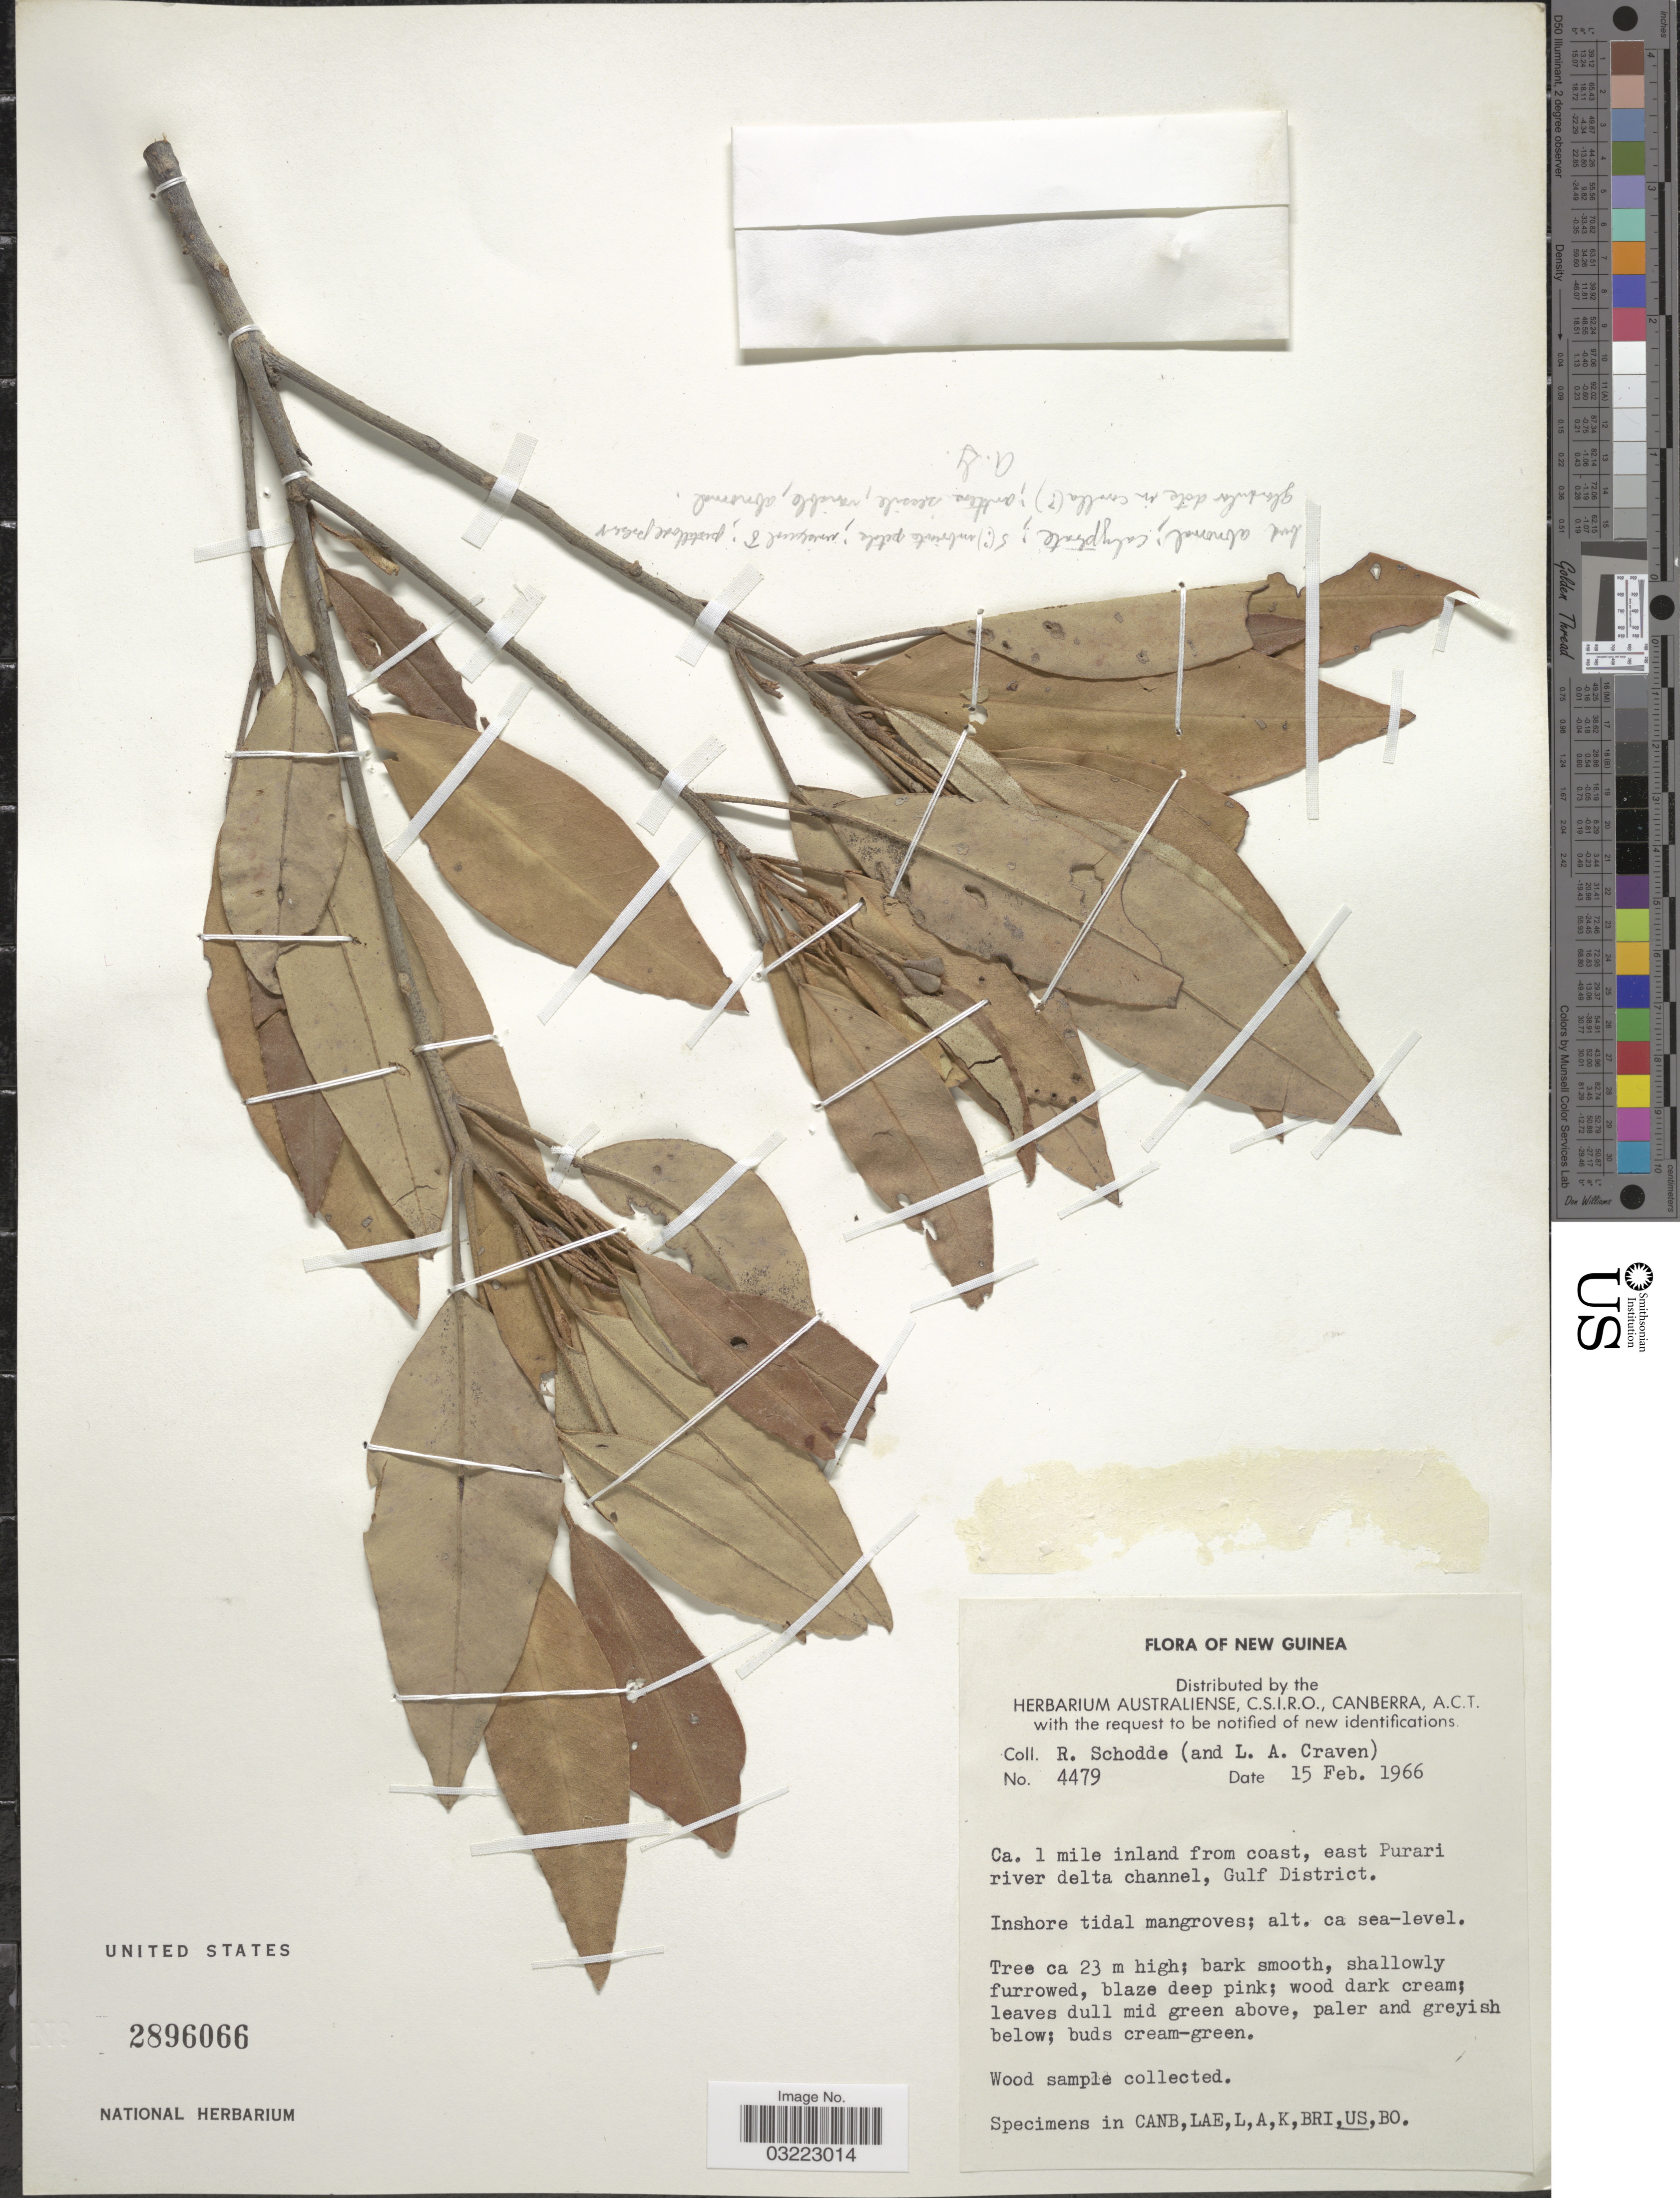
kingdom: Plantae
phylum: Tracheophyta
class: Magnoliopsida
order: Malvales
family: Malvaceae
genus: Camptostemon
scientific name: Camptostemon schultzii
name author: Mast.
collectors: R. Schodde & L. A. Craven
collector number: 4479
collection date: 1966-02-15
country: Papua New Guinea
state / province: Gulf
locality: New Guinea. Ca. 1 mile inland from coast, east Purari river delta channel, Gulf District.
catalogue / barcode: US 2896066